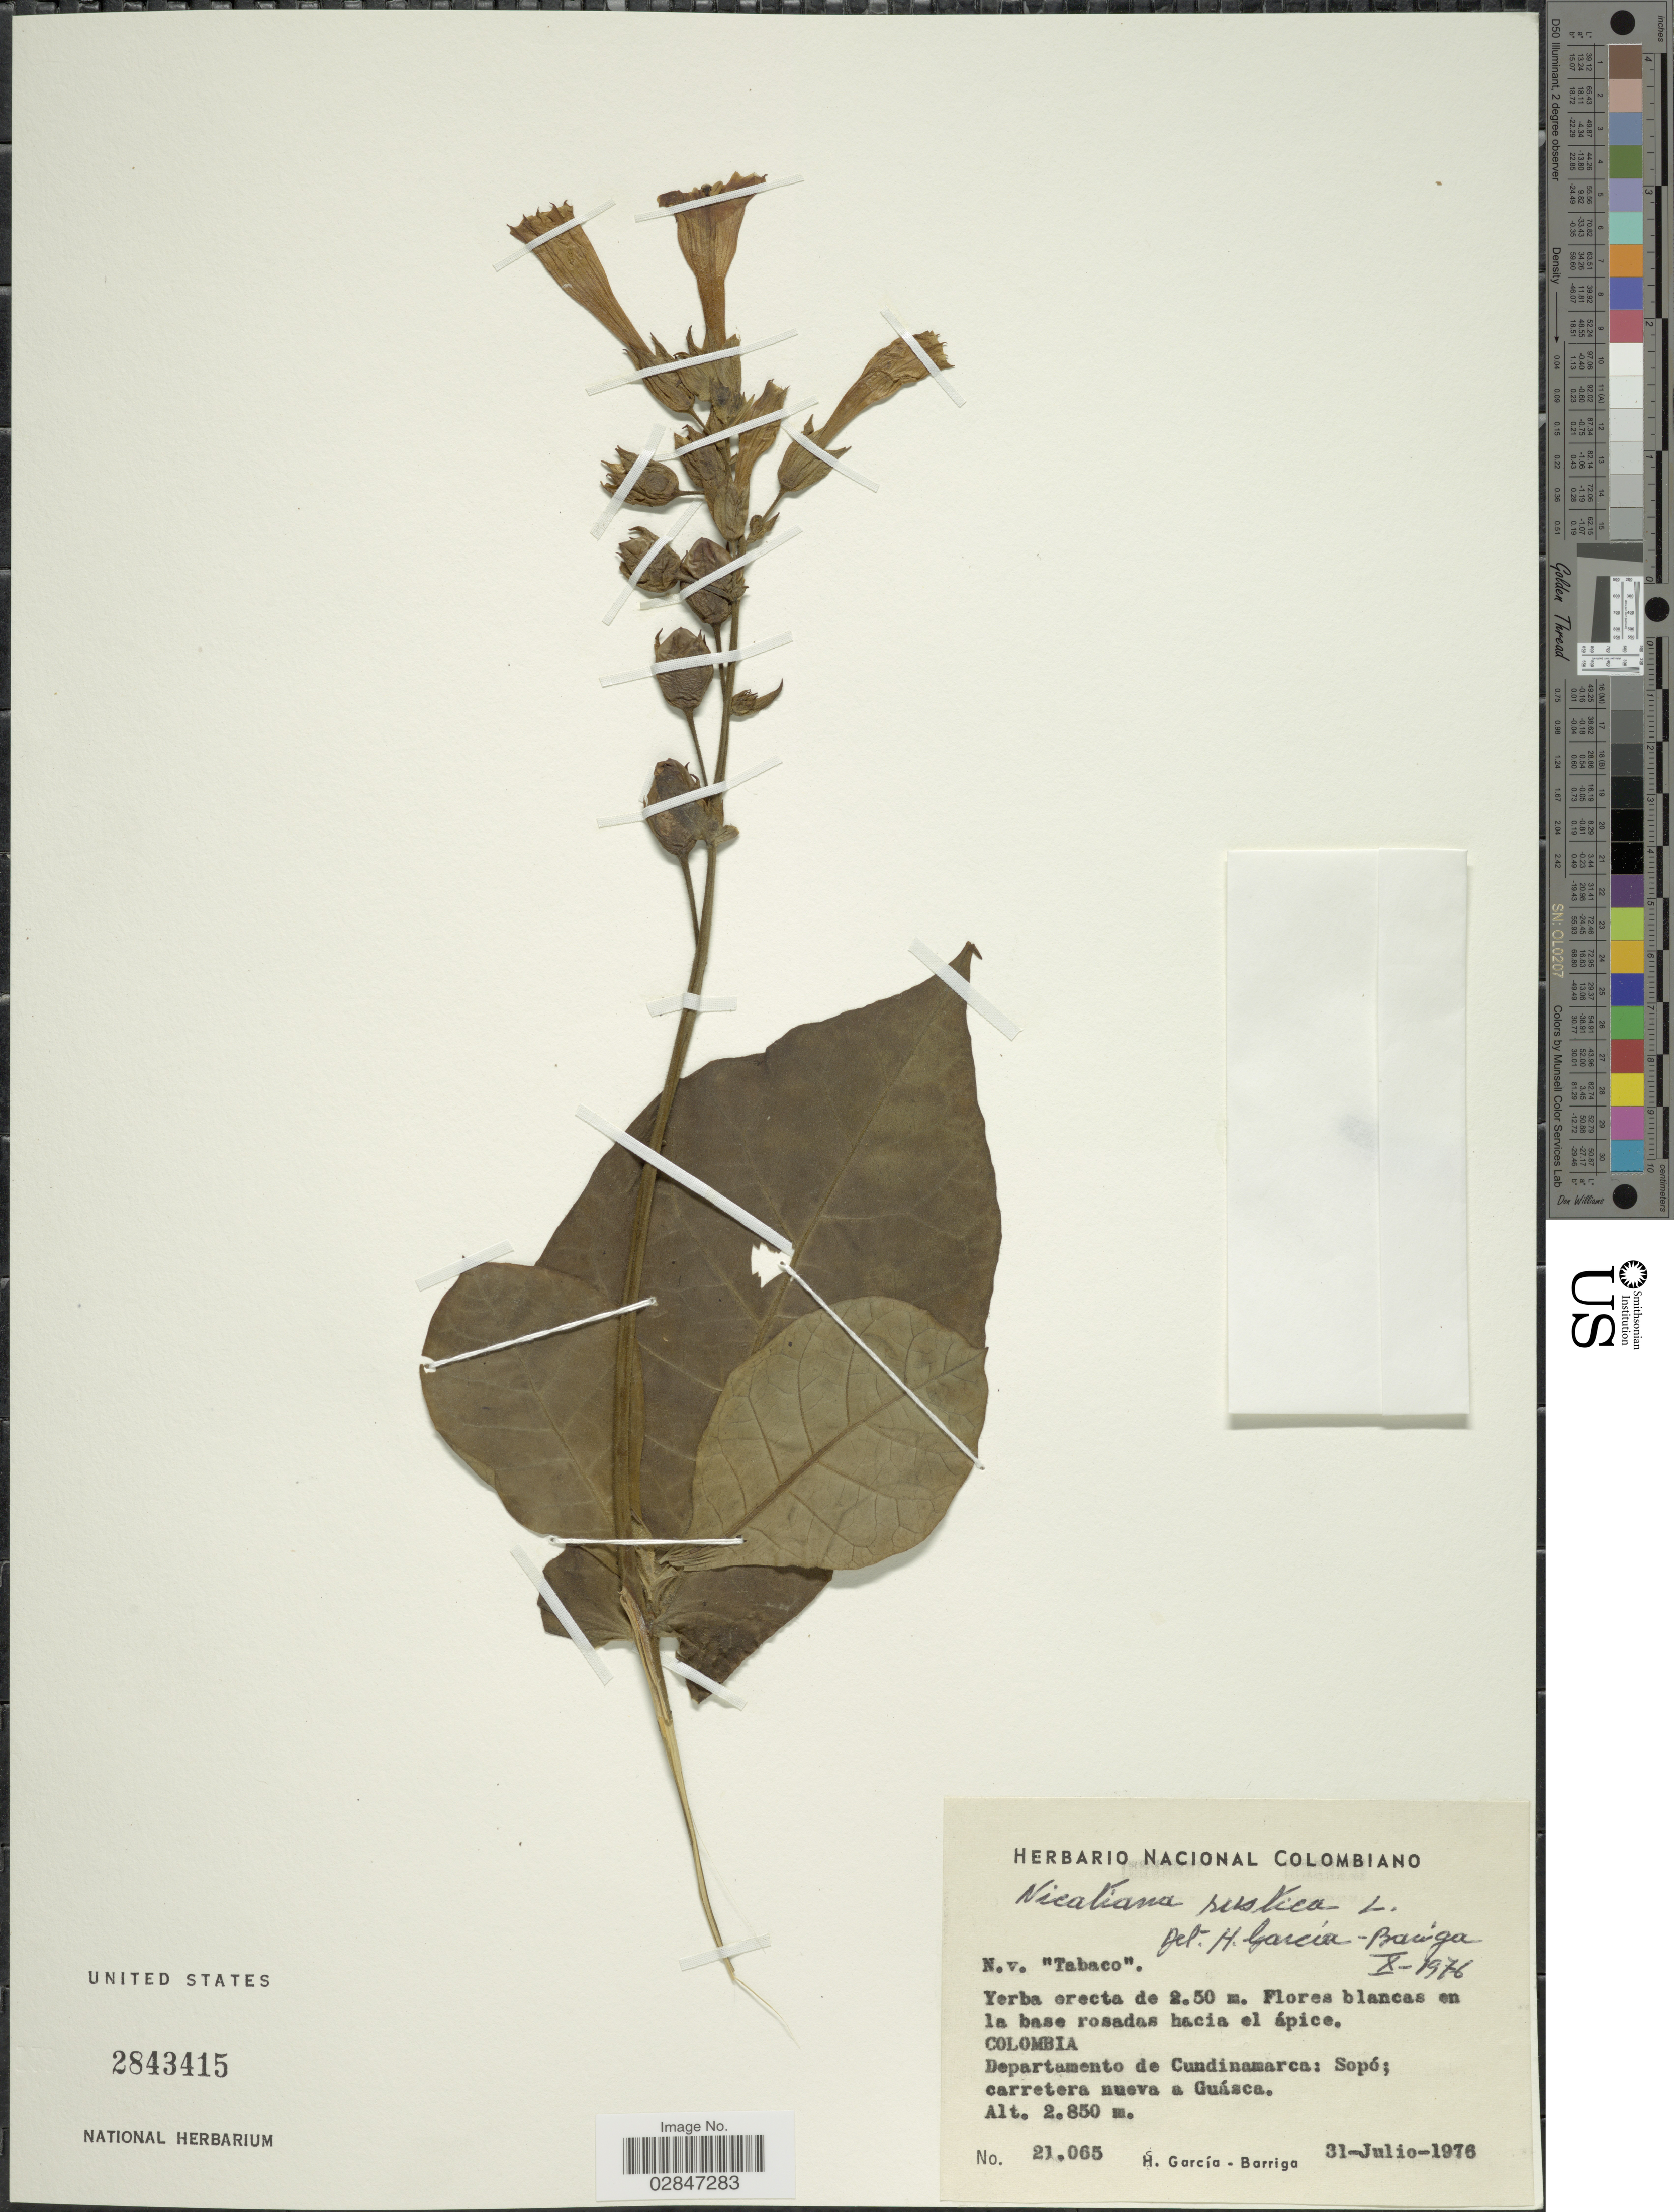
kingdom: Plantae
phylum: Tracheophyta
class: Magnoliopsida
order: Solanales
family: Solanaceae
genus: Nicotiana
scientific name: Nicotiana rustica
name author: L.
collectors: H. García Barriga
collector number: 21065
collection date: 1976-07-31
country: Colombia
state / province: Cundinamarca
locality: Departamento de Cundinamarca: Sopó, carretera nueva a Guásca.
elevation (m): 2850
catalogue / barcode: US 2843415